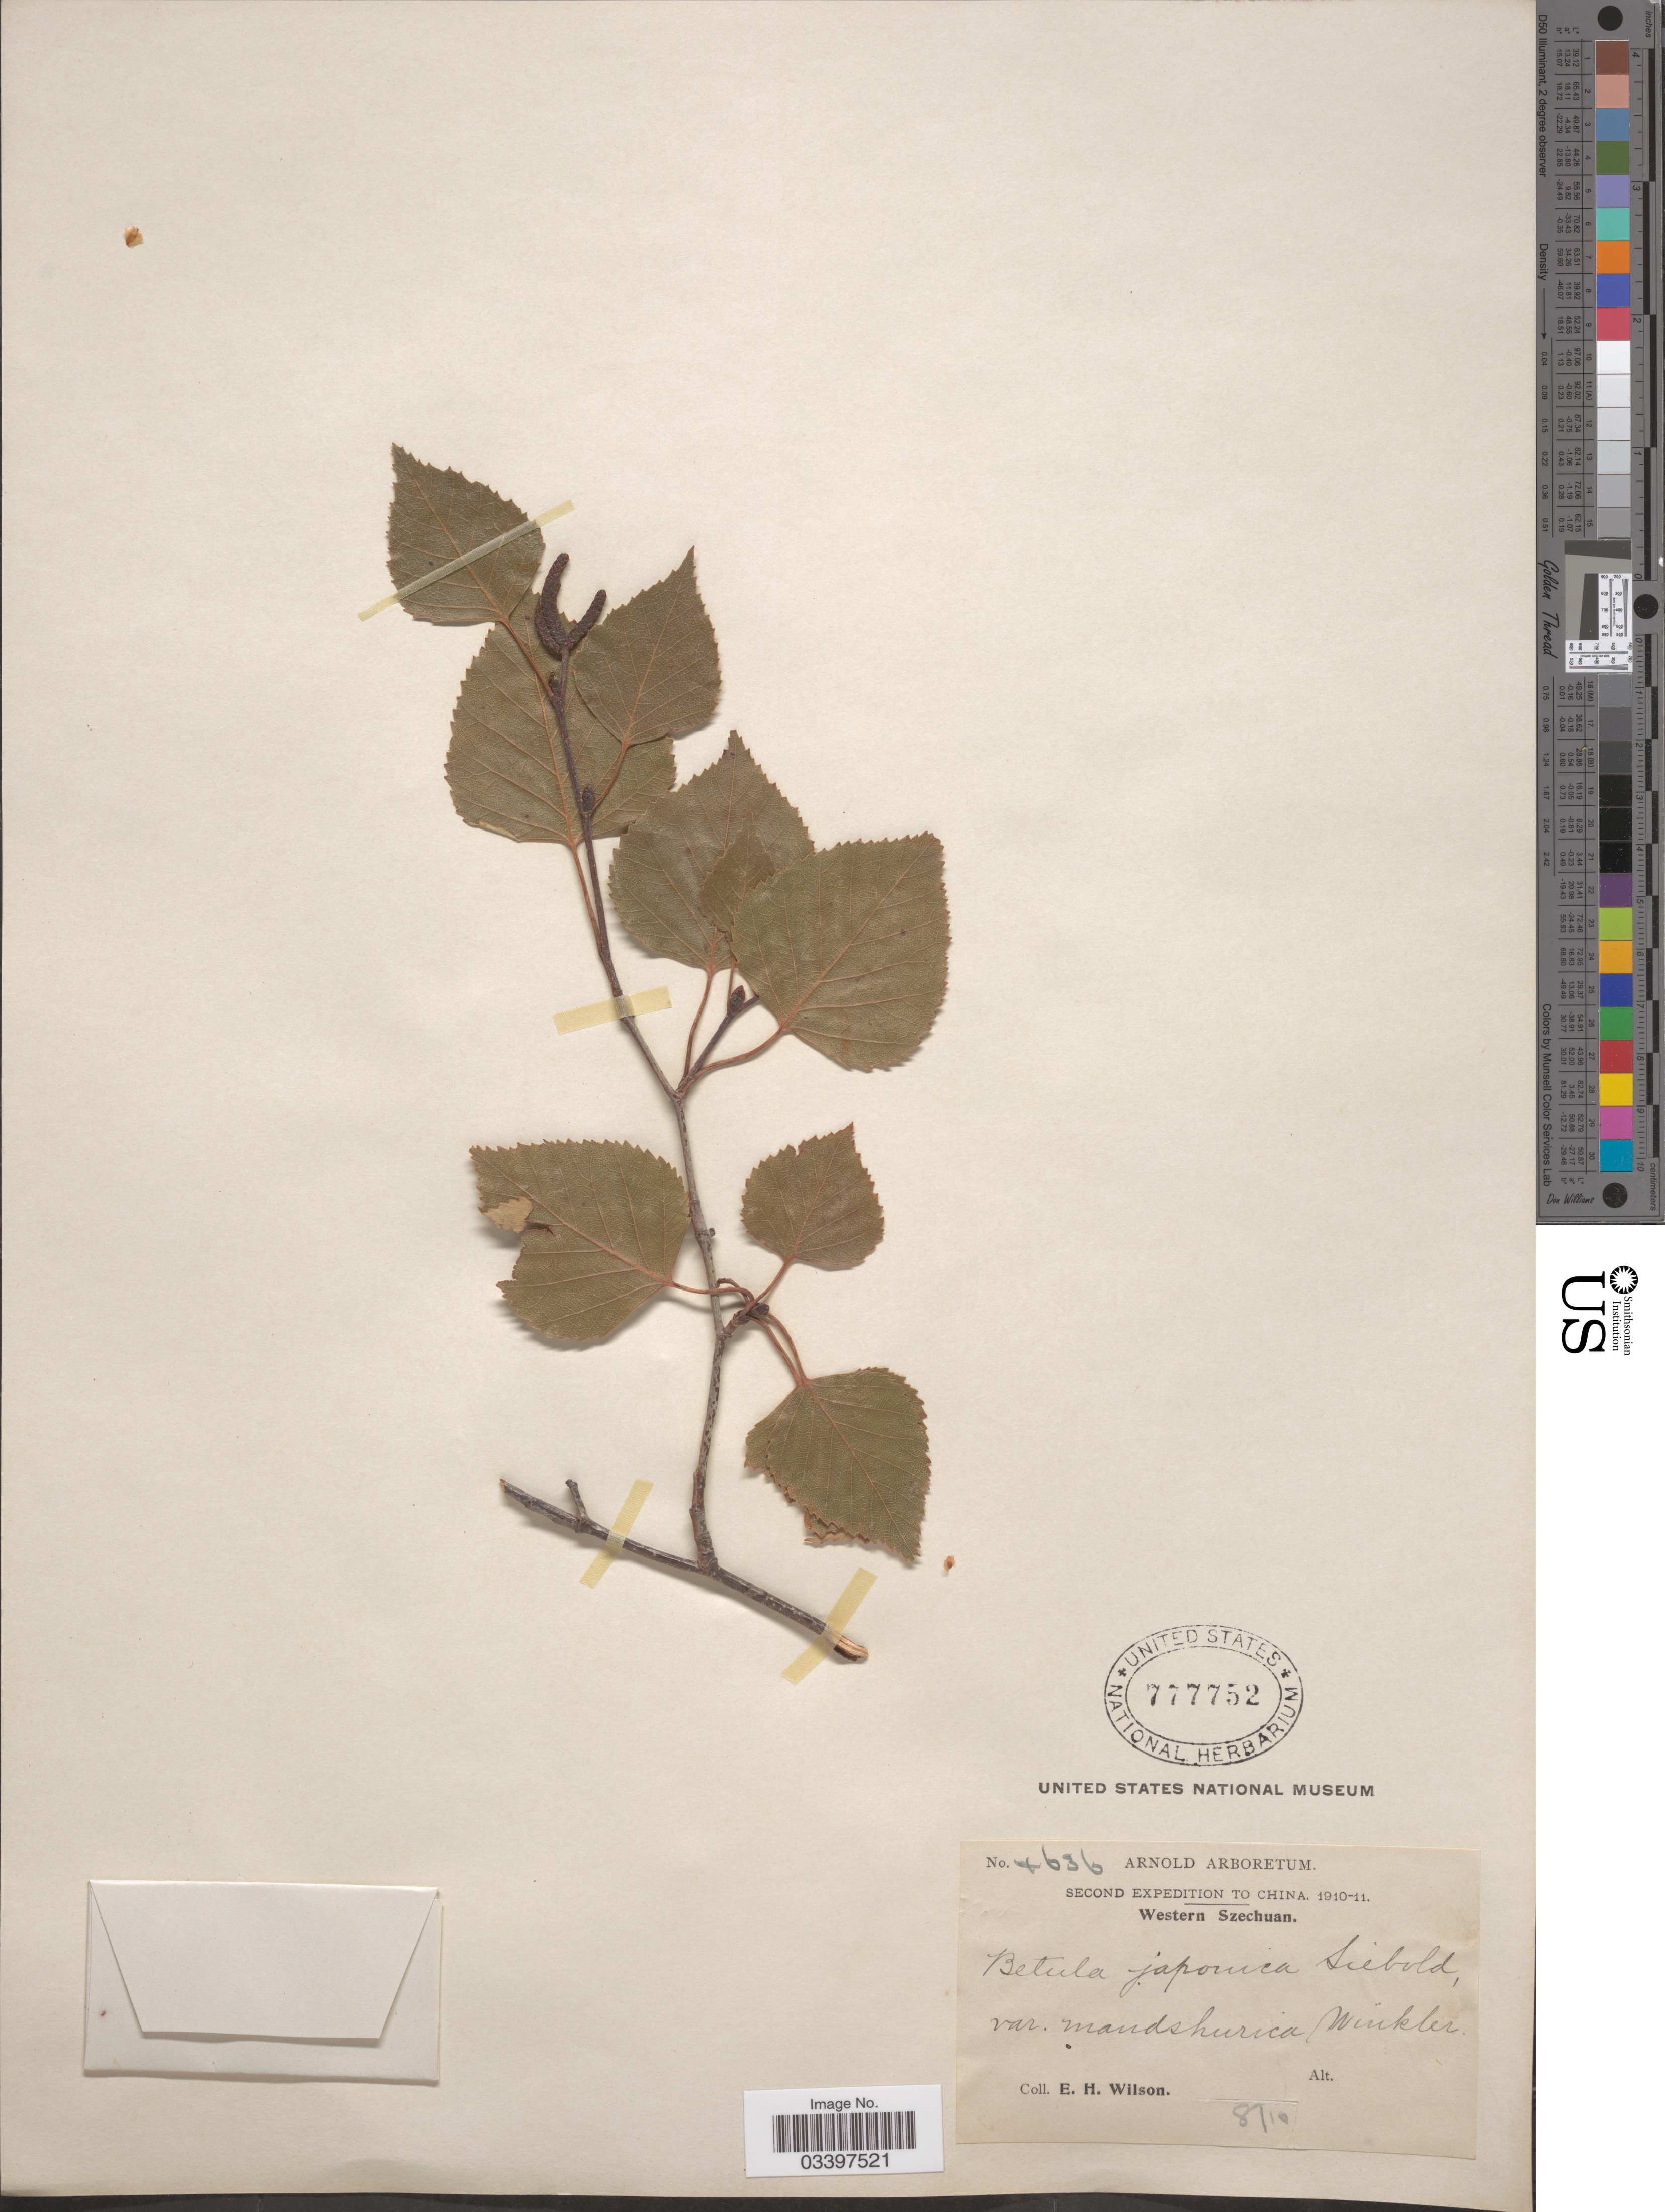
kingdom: Plantae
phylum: Tracheophyta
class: Magnoliopsida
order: Fagales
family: Betulaceae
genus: Betula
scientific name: Betula platyphylla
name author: Sukaczev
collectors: E. Wilson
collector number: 4636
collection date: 1910/1911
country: China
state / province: Sichuan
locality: Western Szechuan.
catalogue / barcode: US 777752